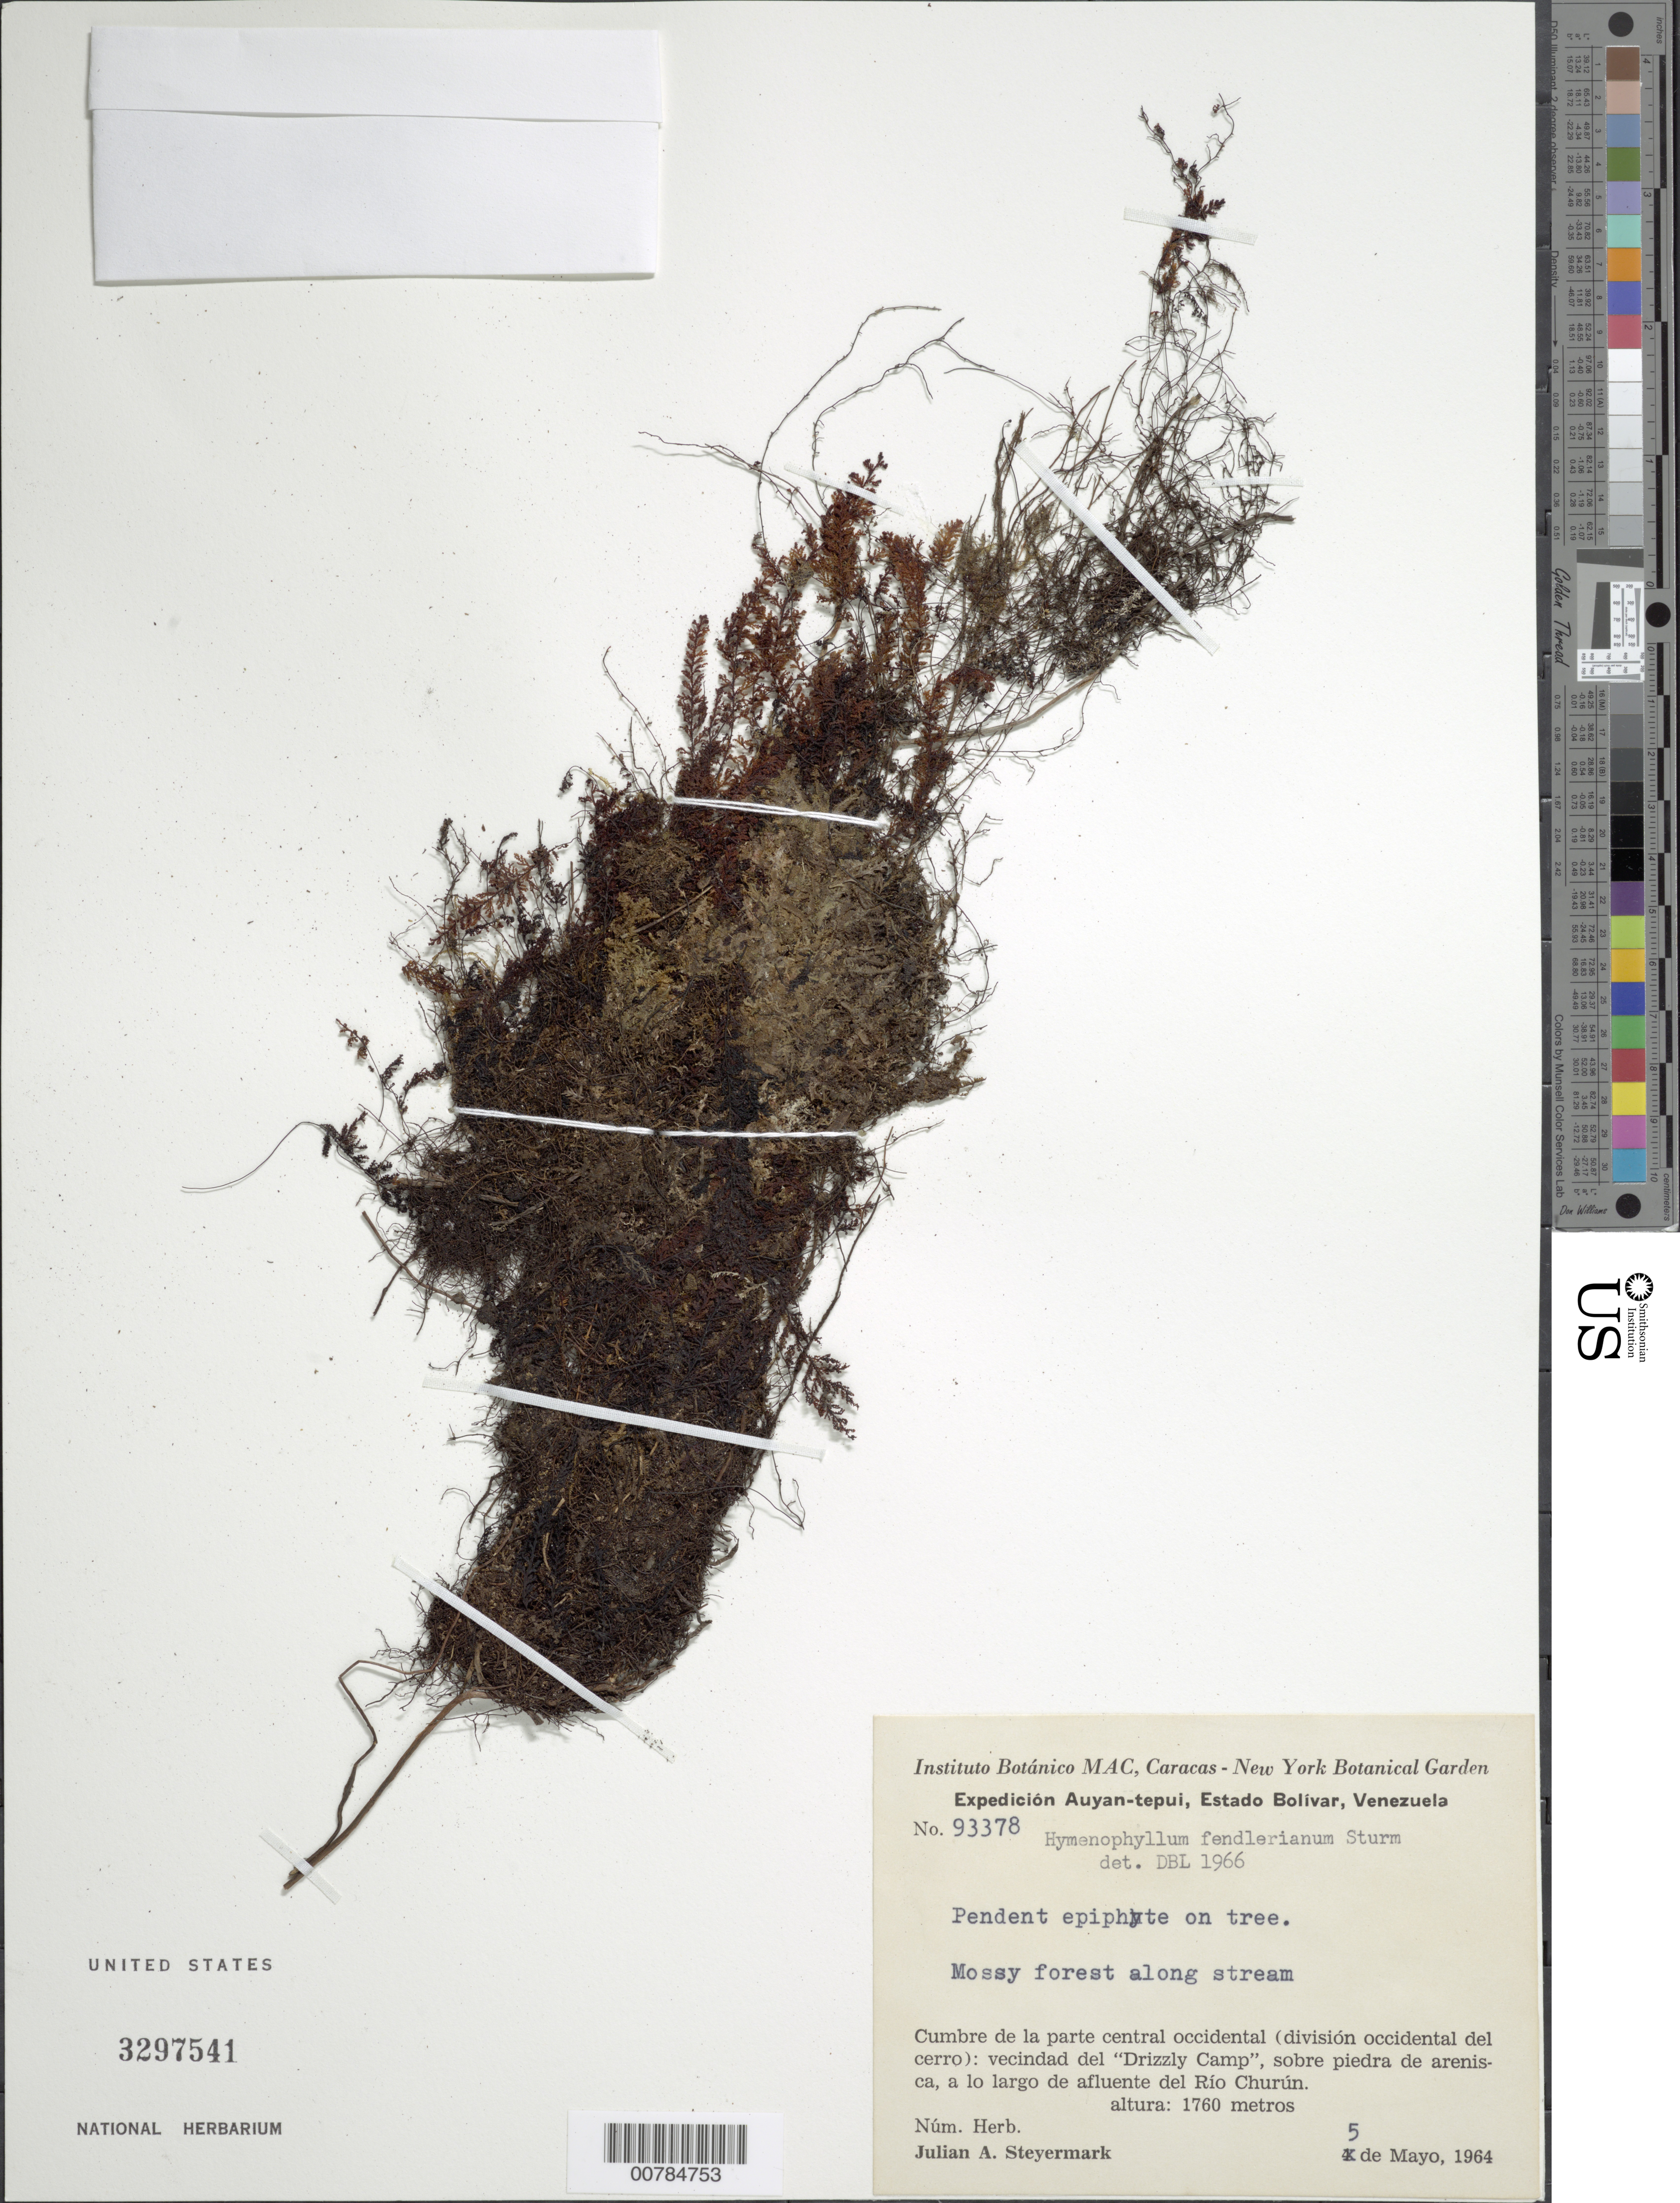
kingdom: Plantae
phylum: Tracheophyta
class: Polypodiopsida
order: Hymenophyllales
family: Hymenophyllaceae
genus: Hymenophyllum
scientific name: Hymenophyllum fendlerianum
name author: J.W. Sturm in Mart.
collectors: J. Steyermark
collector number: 93378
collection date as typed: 5-May-64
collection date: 1964-05-05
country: Venezuela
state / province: Bolívar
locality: Auyan-tepuí, vic. "Drizzly Camp", a lo largo de afluente del Río Churún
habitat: Mossy forest along stream; on tree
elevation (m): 1760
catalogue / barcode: US 3297541